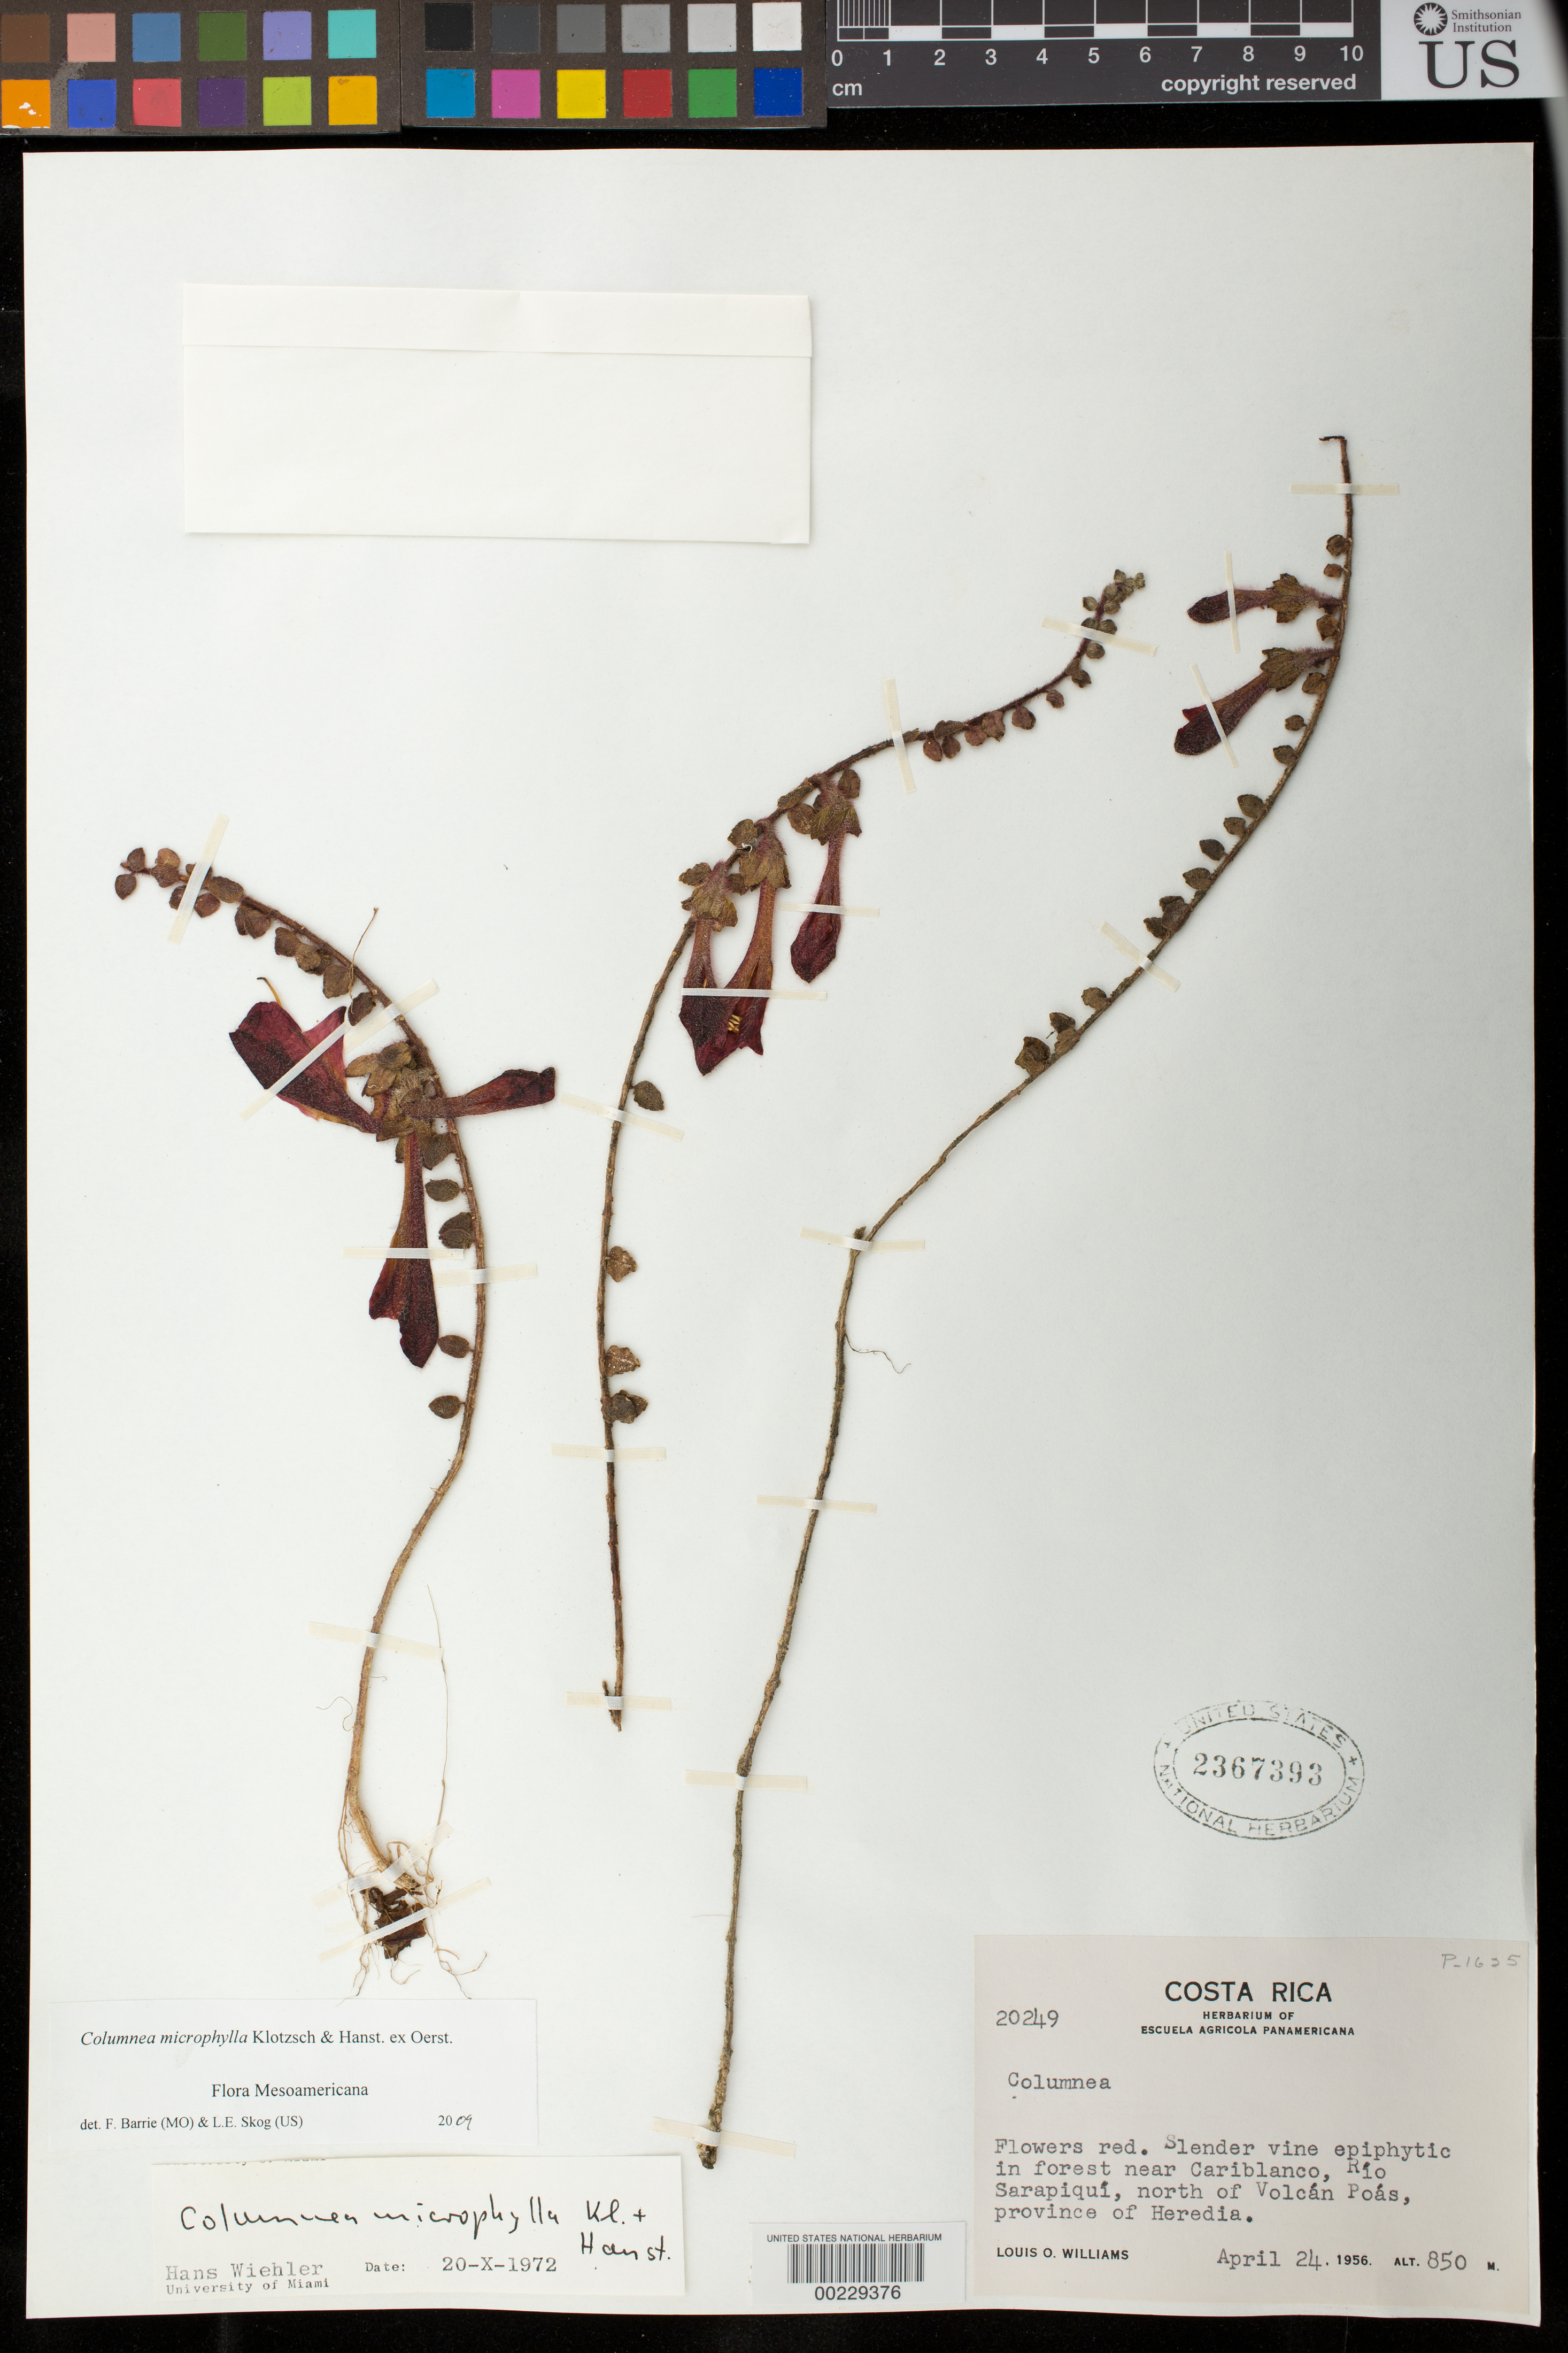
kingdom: Plantae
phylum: Tracheophyta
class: Magnoliopsida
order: Lamiales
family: Gesneriaceae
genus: Columnea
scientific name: Columnea microphylla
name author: Klotzsch & Hanst. ex Oerst.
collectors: L. O. Williams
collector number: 20249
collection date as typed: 24 Apr 1956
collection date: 1956-04-24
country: Costa Rica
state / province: Heredia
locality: Near Cariblanco, Rio Sarapiqui, N of Volcan Poas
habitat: In forest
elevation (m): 850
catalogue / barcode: US 2367393